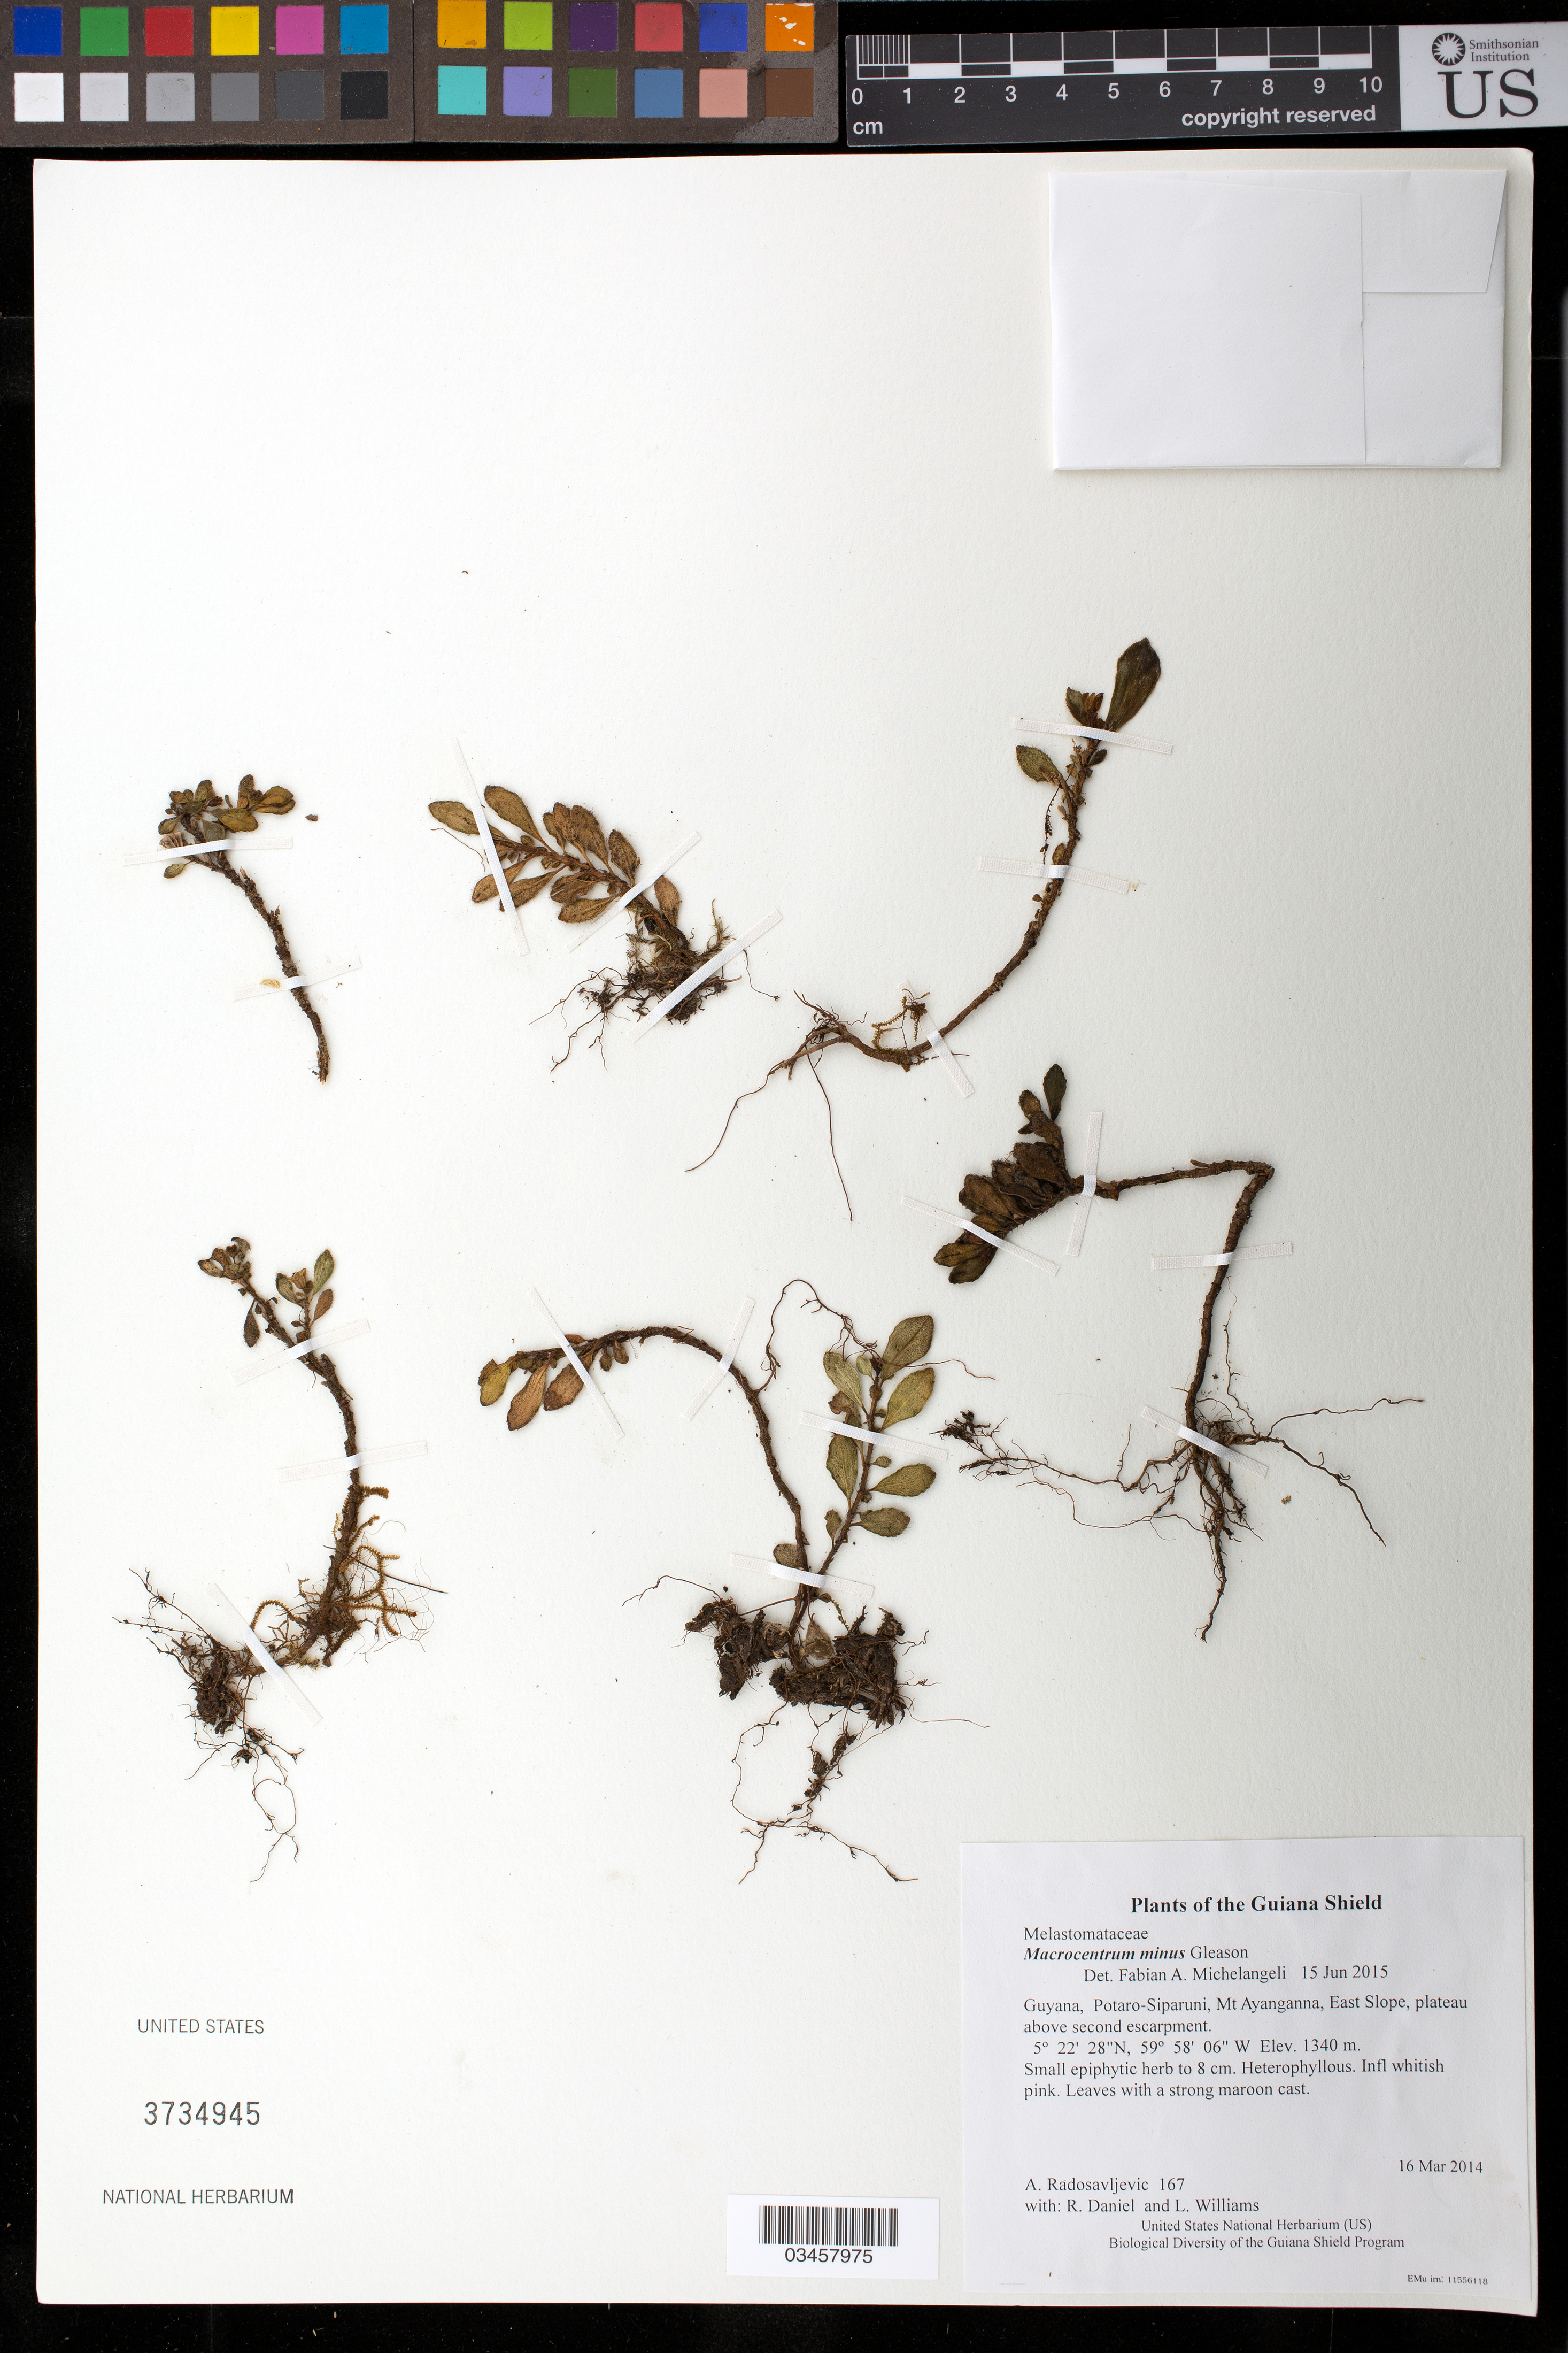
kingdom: Plantae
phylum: Tracheophyta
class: Magnoliopsida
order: Myrtales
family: Melastomataceae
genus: Macrocentrum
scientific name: Macrocentrum minus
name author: Gleason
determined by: Michelangeli, F. A.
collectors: A. Radosavljevic, R. Daniel & L. Williams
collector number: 167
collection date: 2014-03-16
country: Guyana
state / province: Potaro-Siparuni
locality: Mt Ayanganna, East Slope, plateau above second escarpment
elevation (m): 1340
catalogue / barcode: US 3734945